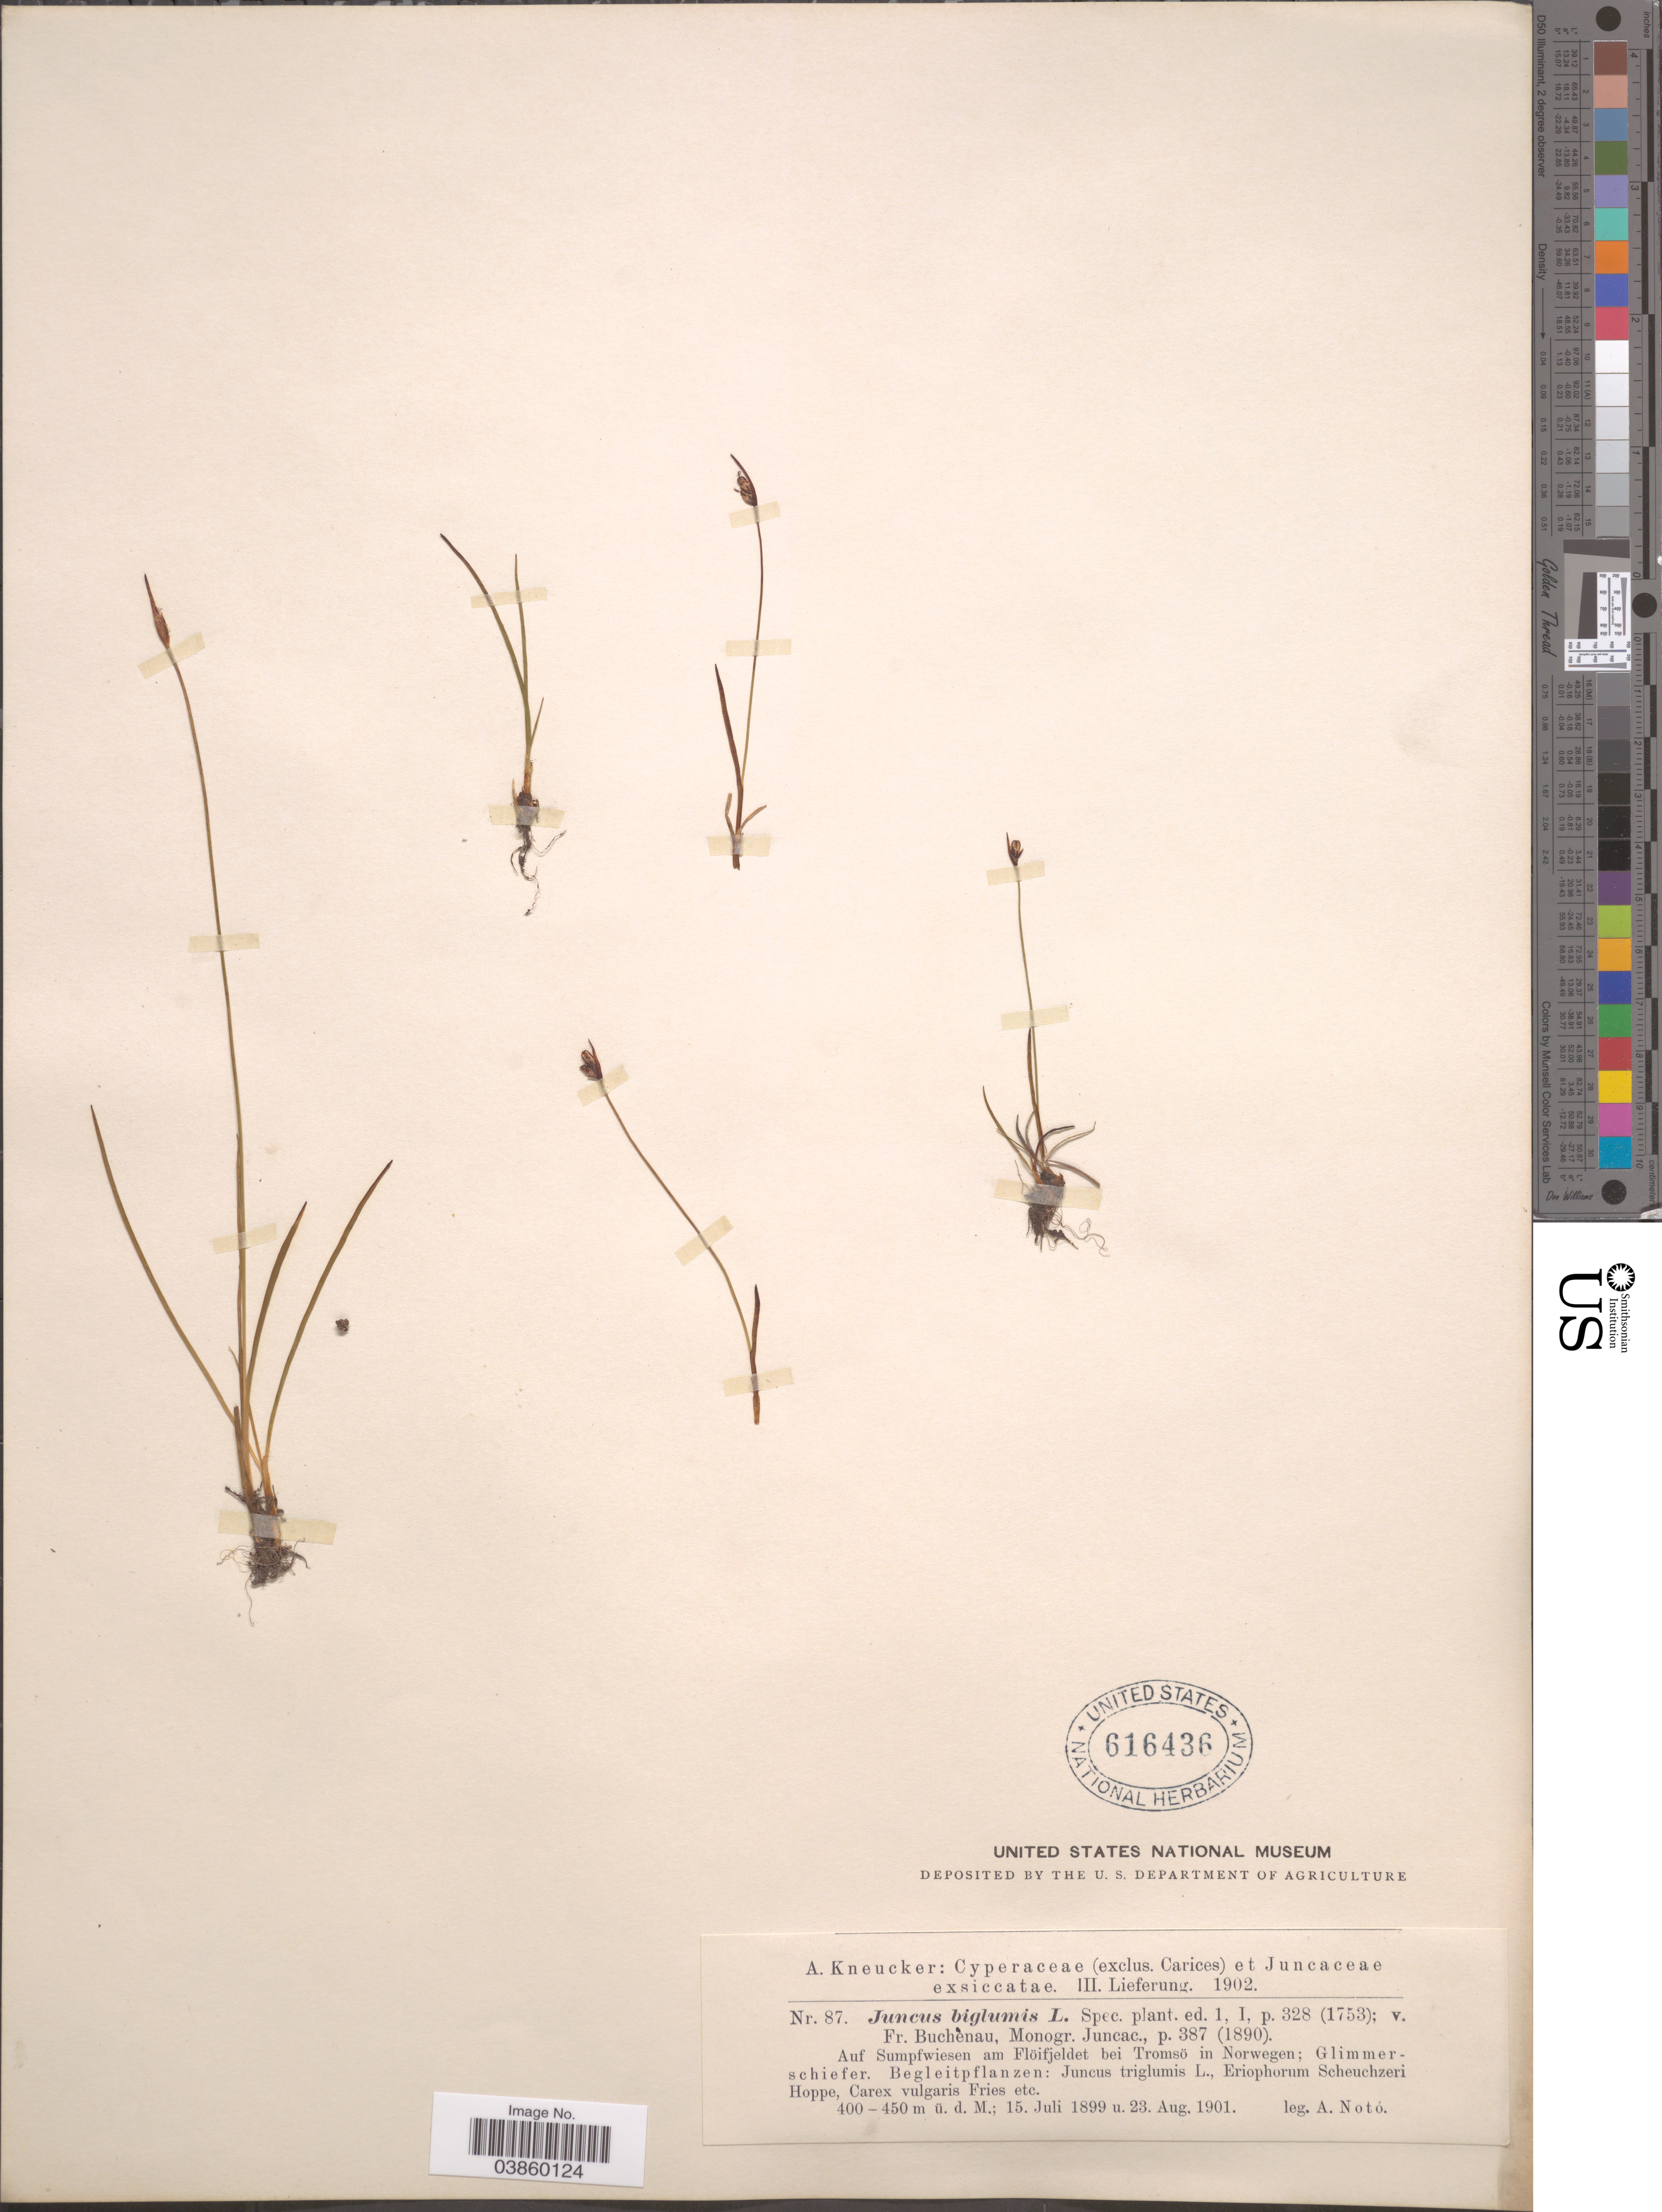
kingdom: Plantae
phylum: Tracheophyta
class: Liliopsida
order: Poales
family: Juncaceae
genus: Juncus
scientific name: Juncus biglumis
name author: L.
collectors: A. Noto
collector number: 87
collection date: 1899-07-15/1901-08-23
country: Norway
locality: Auf Sumpfwiesen am Flöifjeldet bei Tromsö in Norwegen; Glimmerschiefer.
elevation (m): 400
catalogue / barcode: US 616436